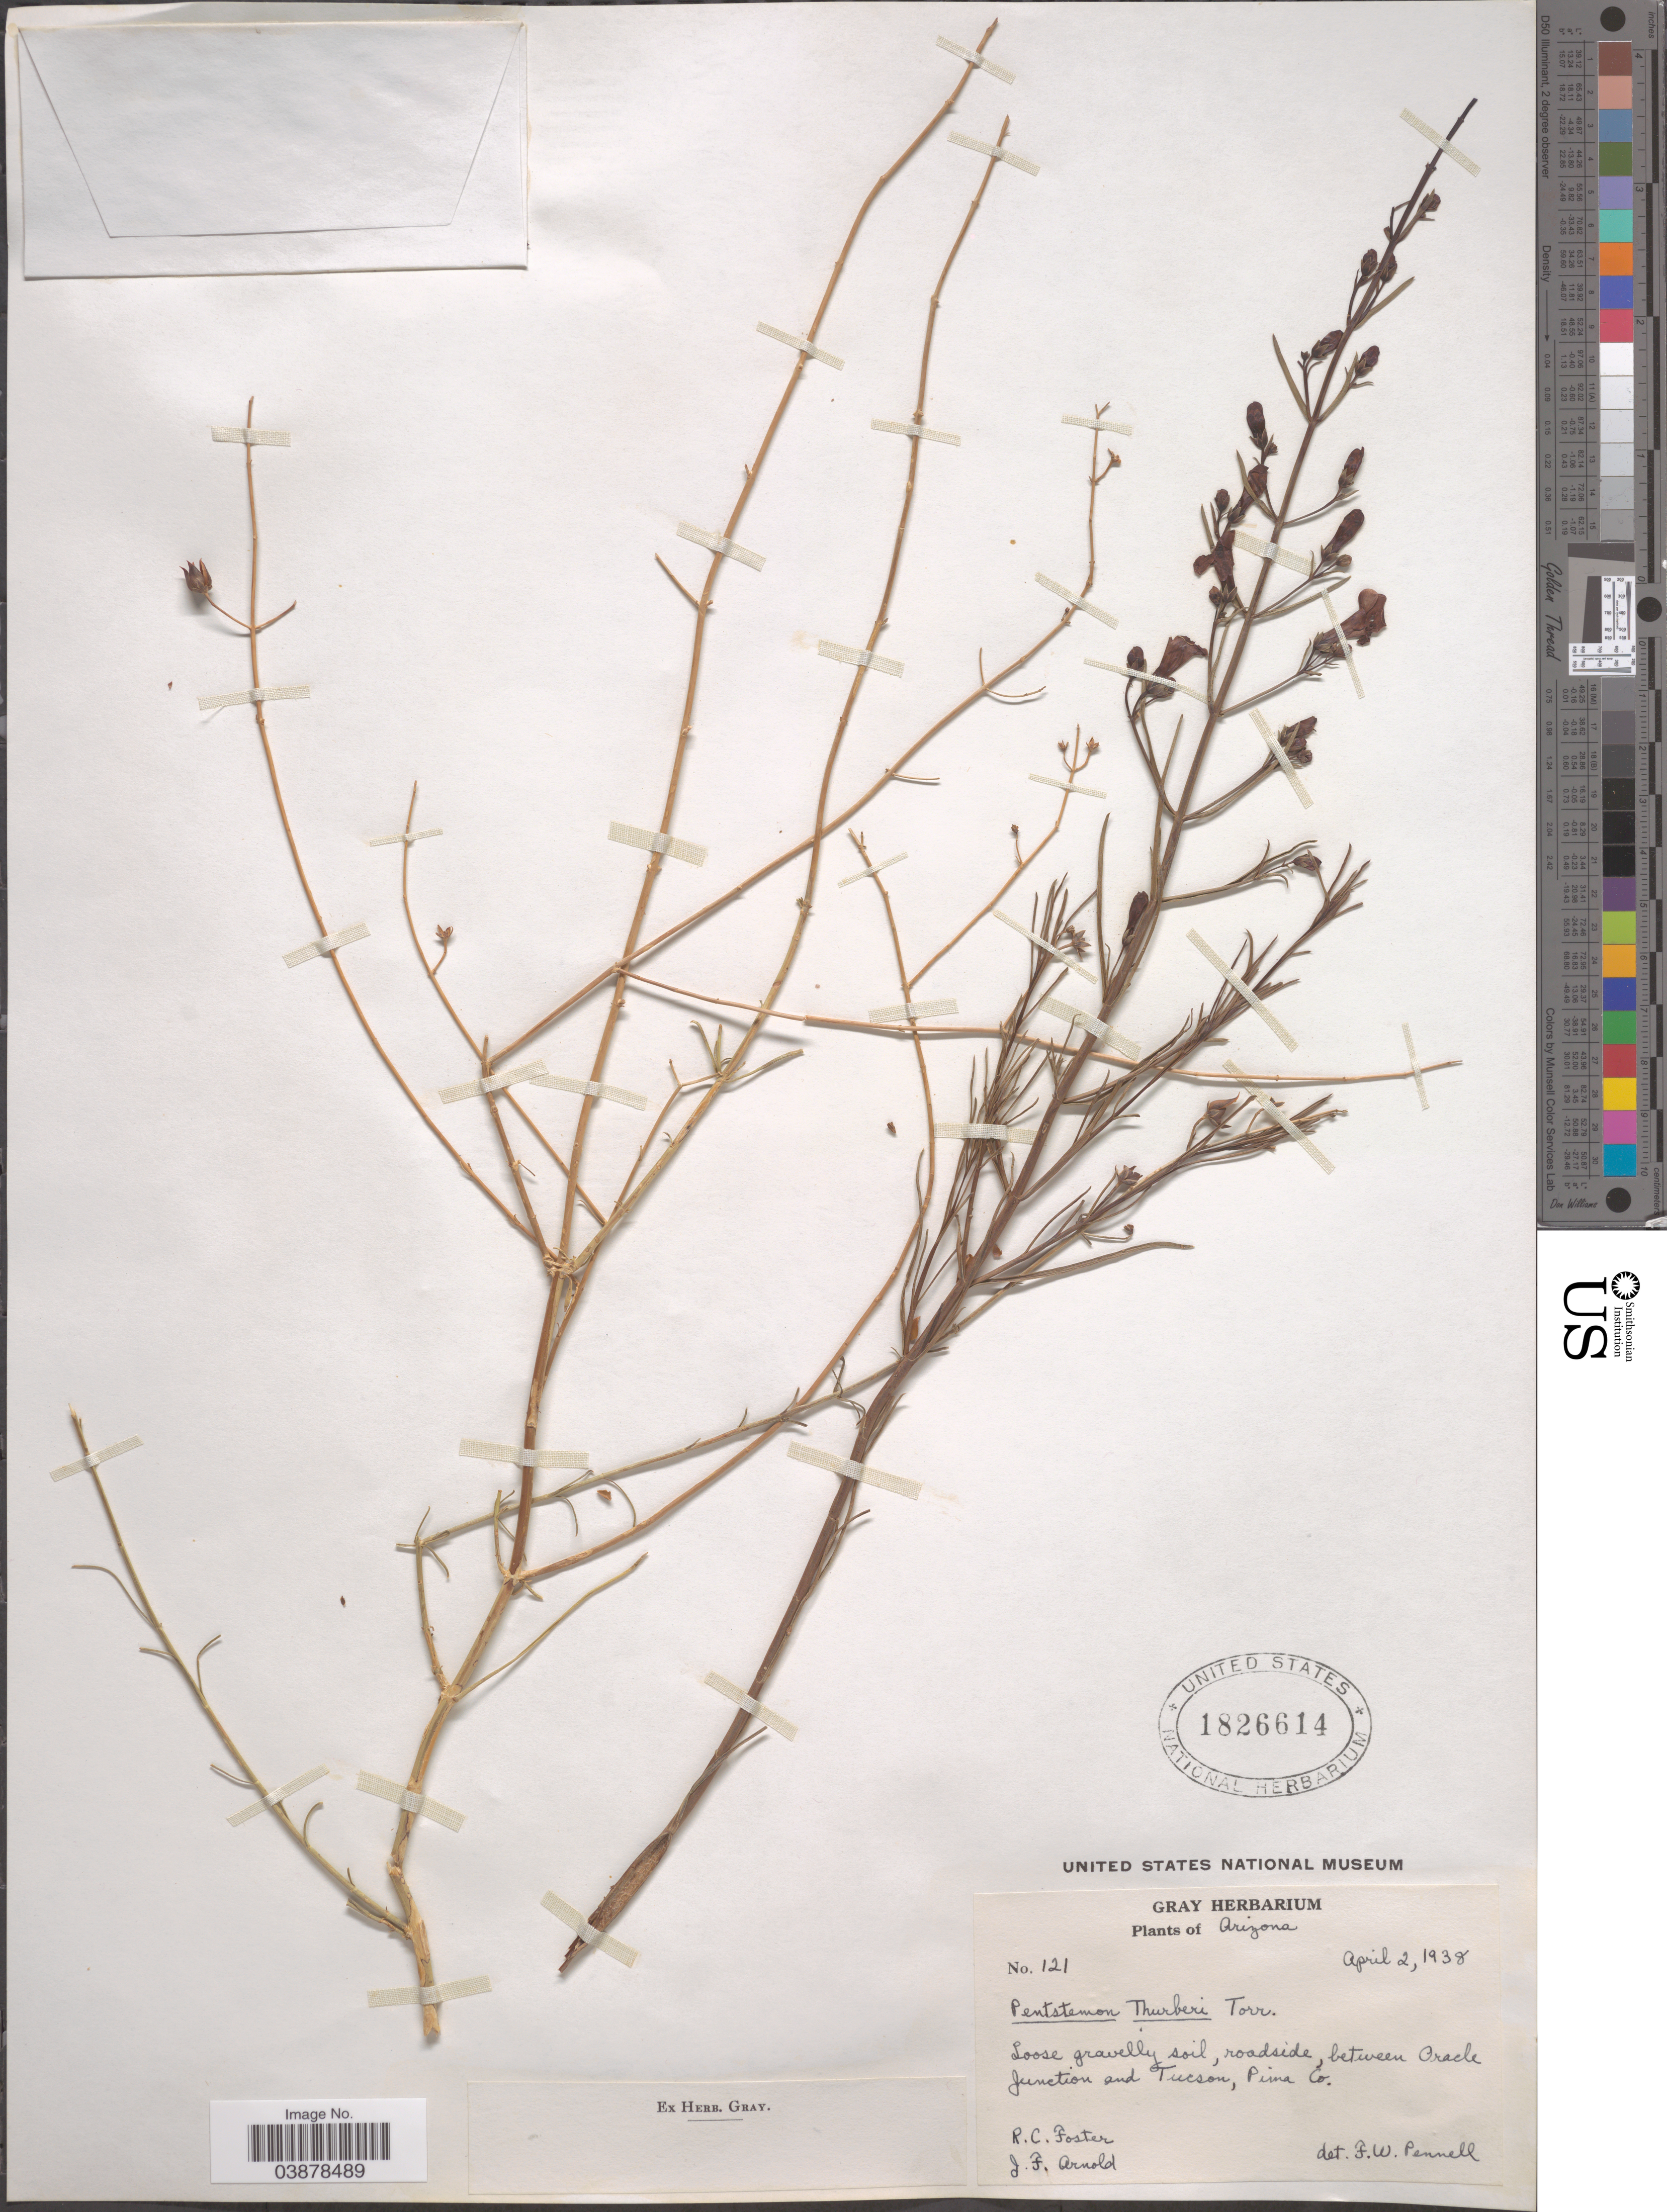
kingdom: Plantae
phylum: Tracheophyta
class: Magnoliopsida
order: Lamiales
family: Plantaginaceae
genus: Penstemon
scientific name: Penstemon thurberi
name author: Torr.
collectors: R. C. Foster & J. F. Arnold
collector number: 121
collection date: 1938-04-02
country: United States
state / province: Arizona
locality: Roadside, between Oracle Junction and Tucson, Pima Co.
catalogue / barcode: US 1826614